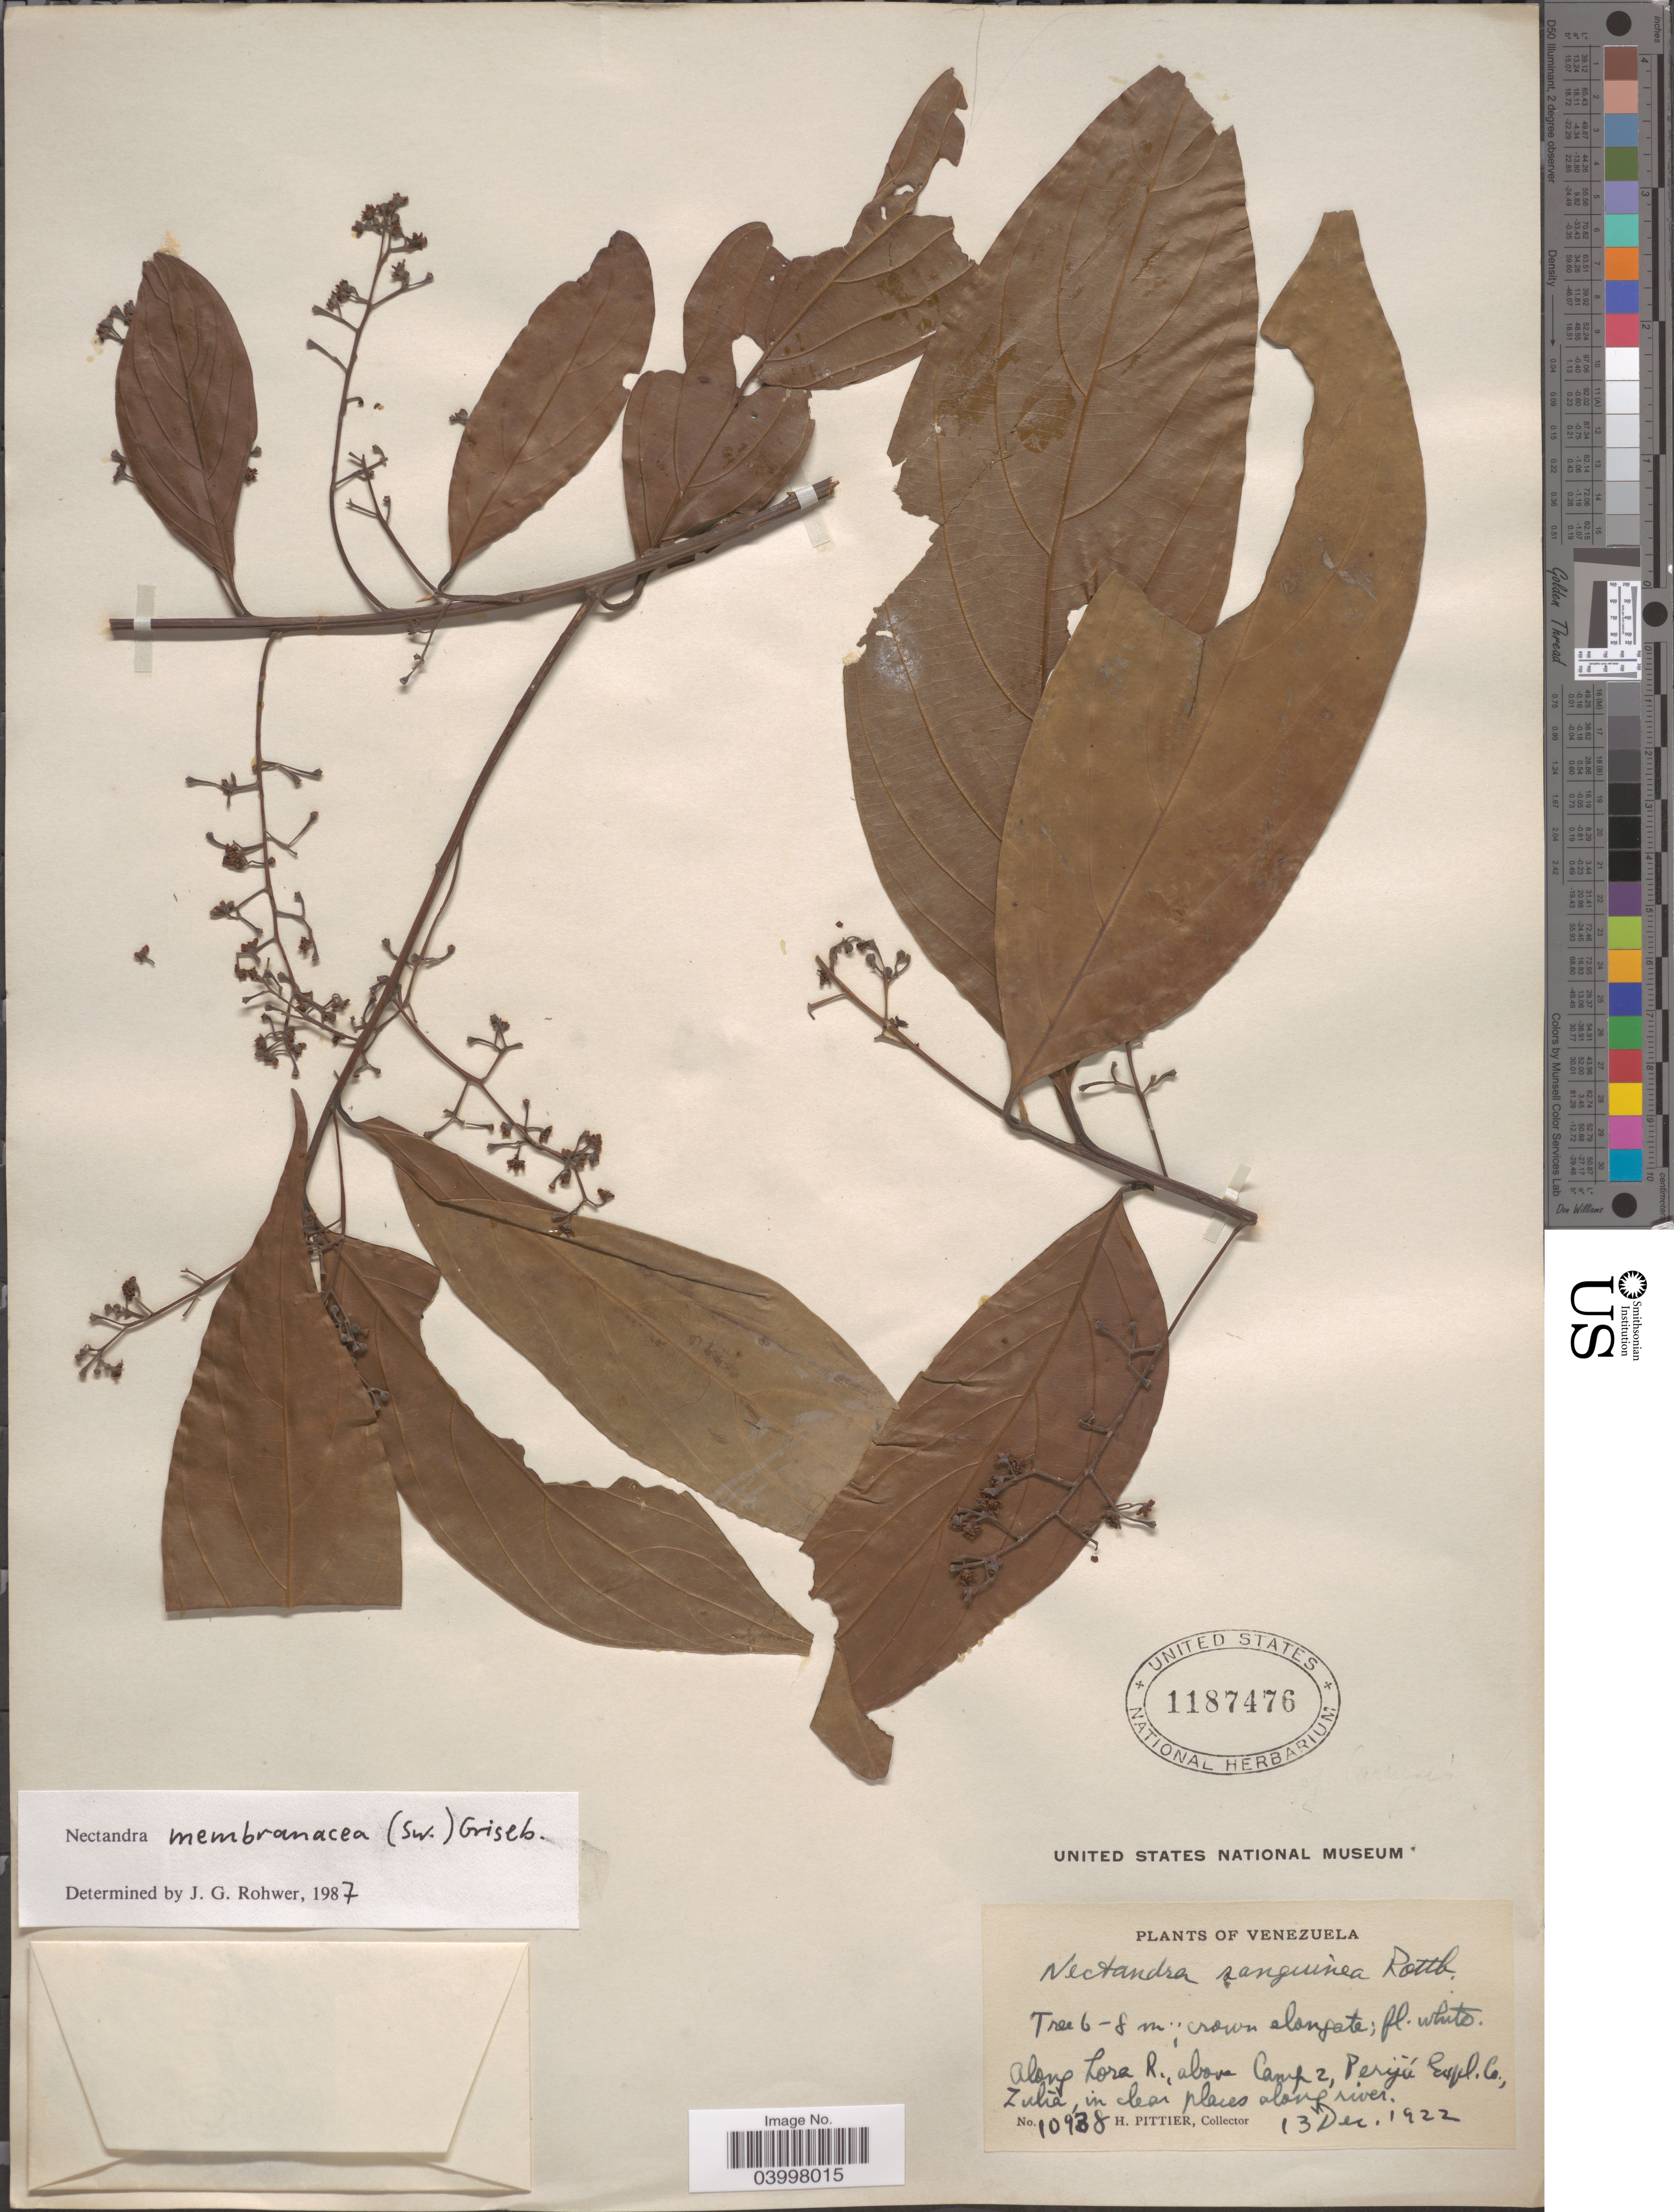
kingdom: Plantae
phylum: Tracheophyta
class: Magnoliopsida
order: Laurales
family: Lauraceae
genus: Nectandra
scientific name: Nectandra membranacea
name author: (Sw.) Griseb.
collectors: H. F. Pittier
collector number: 10938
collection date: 1922-12-13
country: Venezuela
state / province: Zulia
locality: Along Lora R., above Camp 2 Perijá Expl. Co., Zulia, in clear places along river.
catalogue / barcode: US 1187476